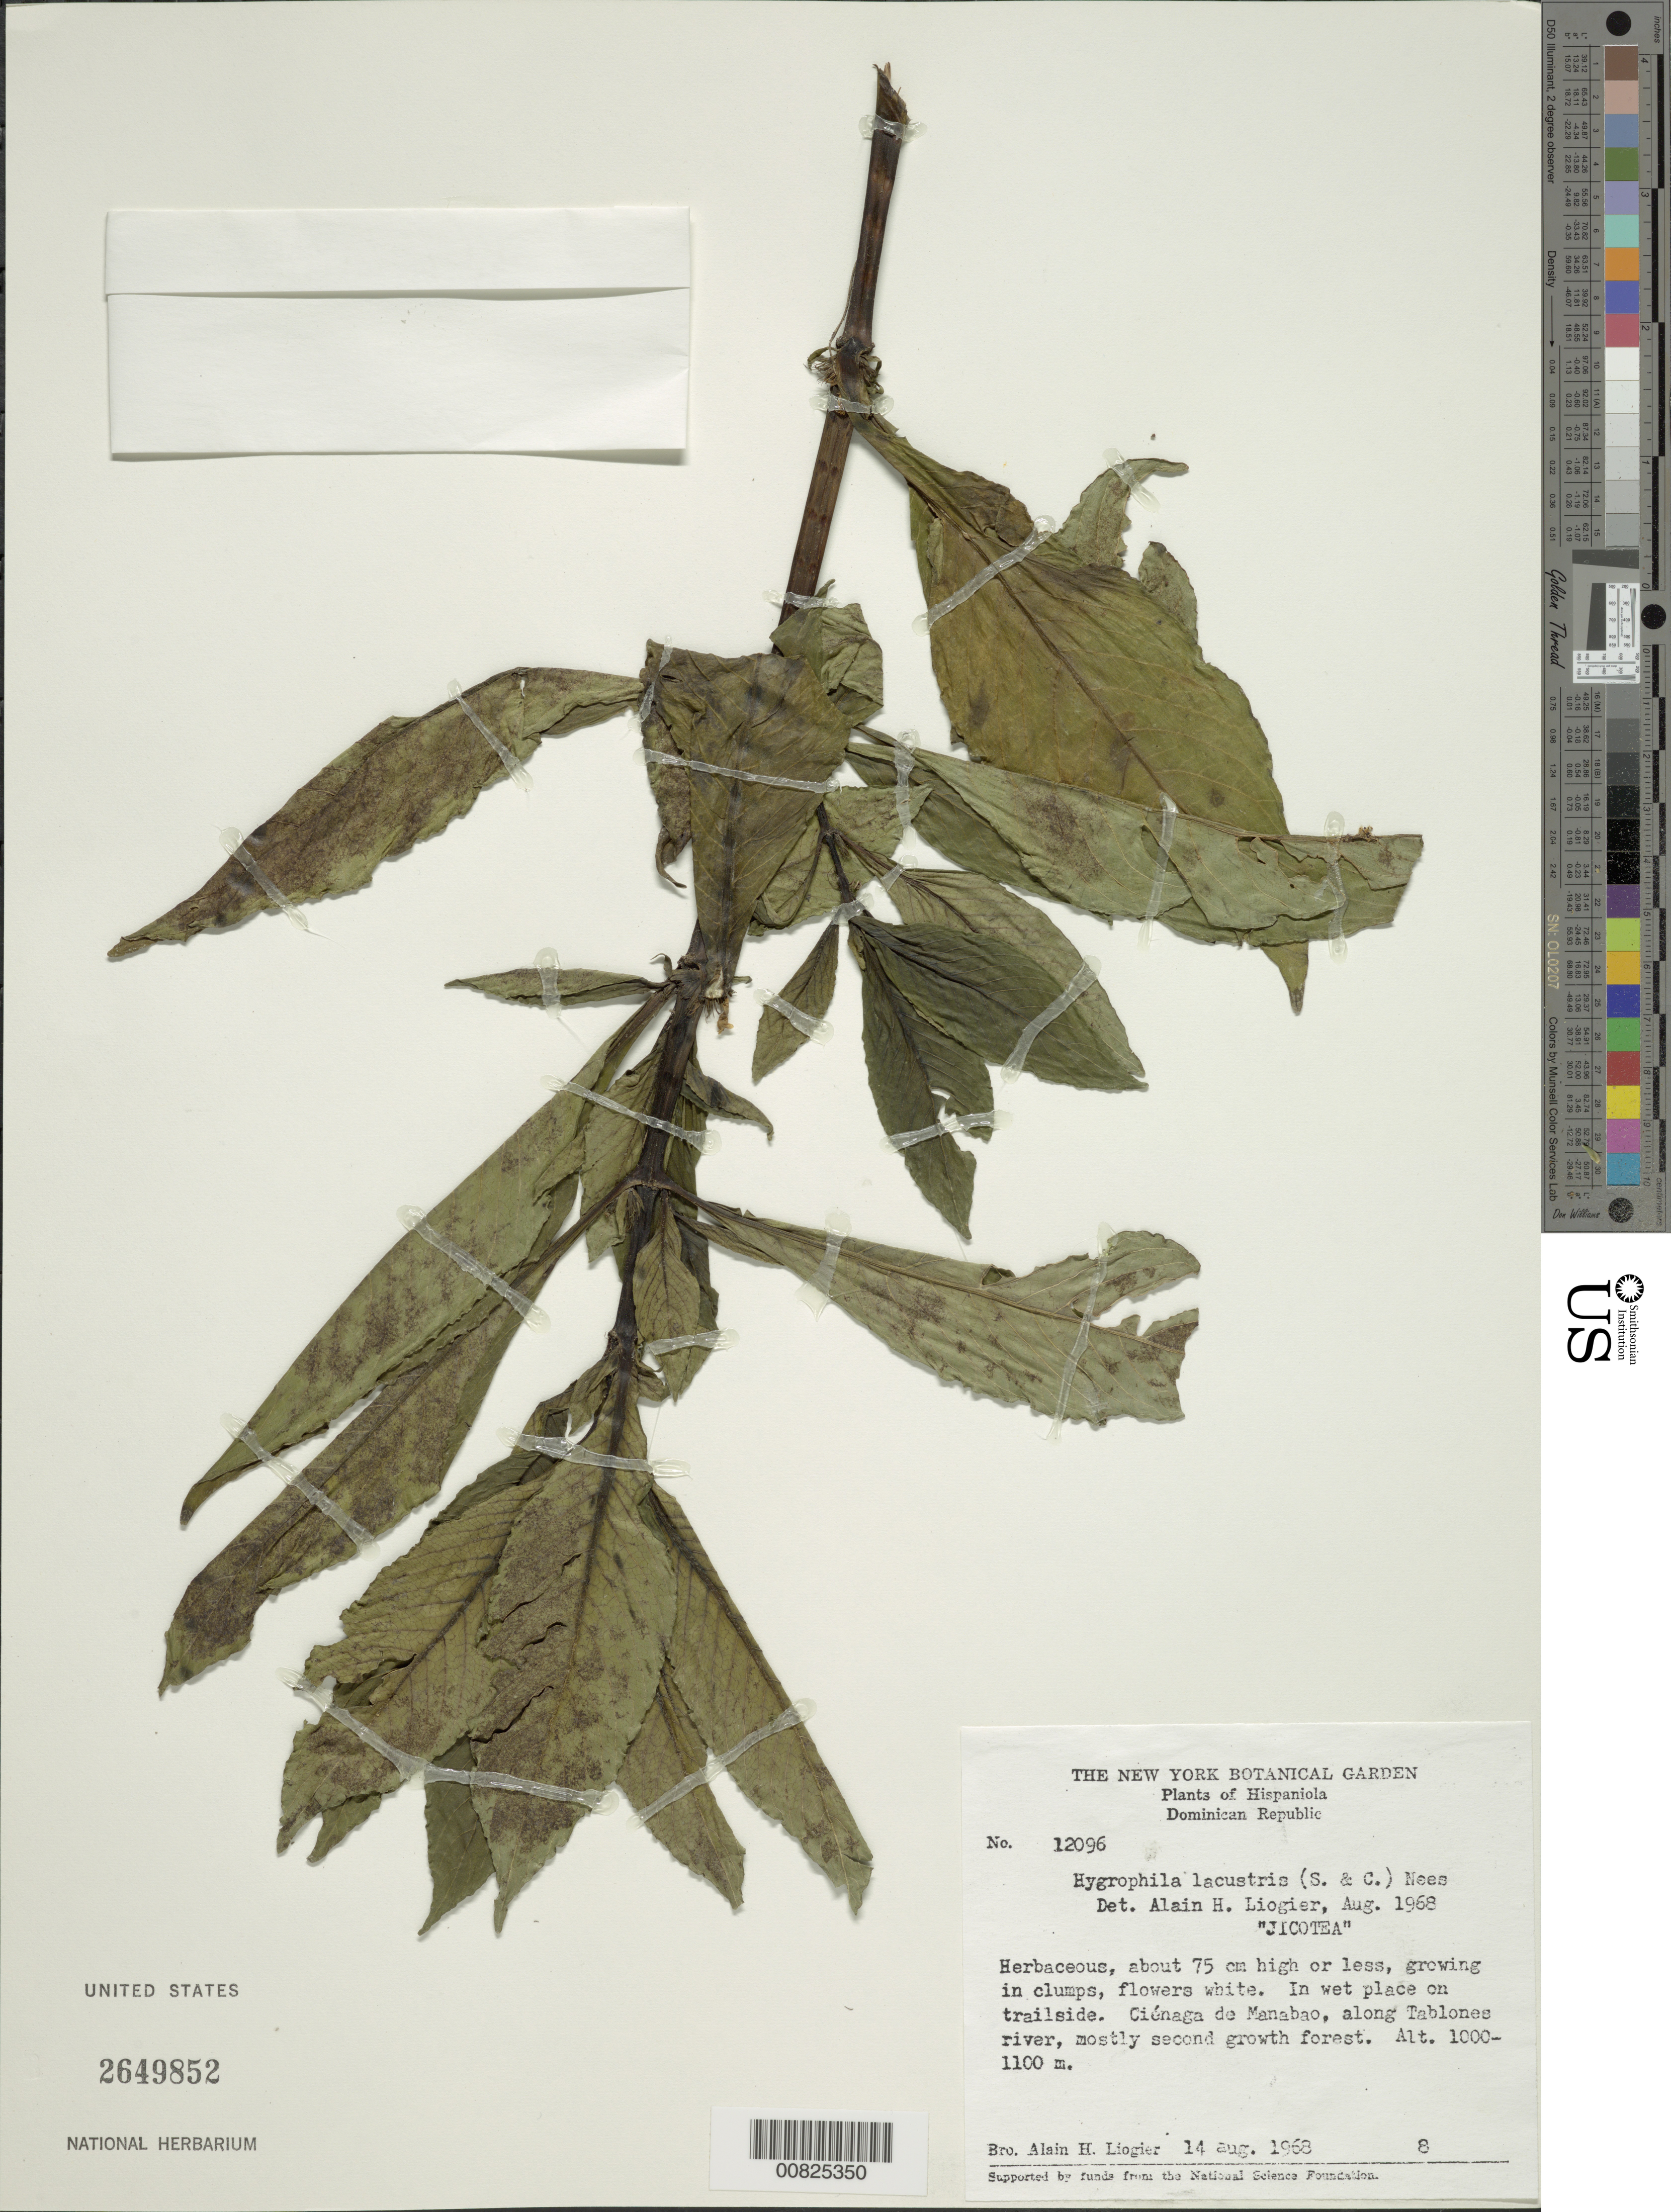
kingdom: Plantae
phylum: Tracheophyta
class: Magnoliopsida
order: Lamiales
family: Acanthaceae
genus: Hygrophila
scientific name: Hygrophila costata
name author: Nees & T. Nees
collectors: A. H. Liogier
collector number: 12096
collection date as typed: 14 Aug 1968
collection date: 1968-08-14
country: Dominican Republic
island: Hispaniola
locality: Ciénaga de Manabao, along Tablones River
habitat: In wet place on trailside in mostly second growth forest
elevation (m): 1000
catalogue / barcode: US 2649852